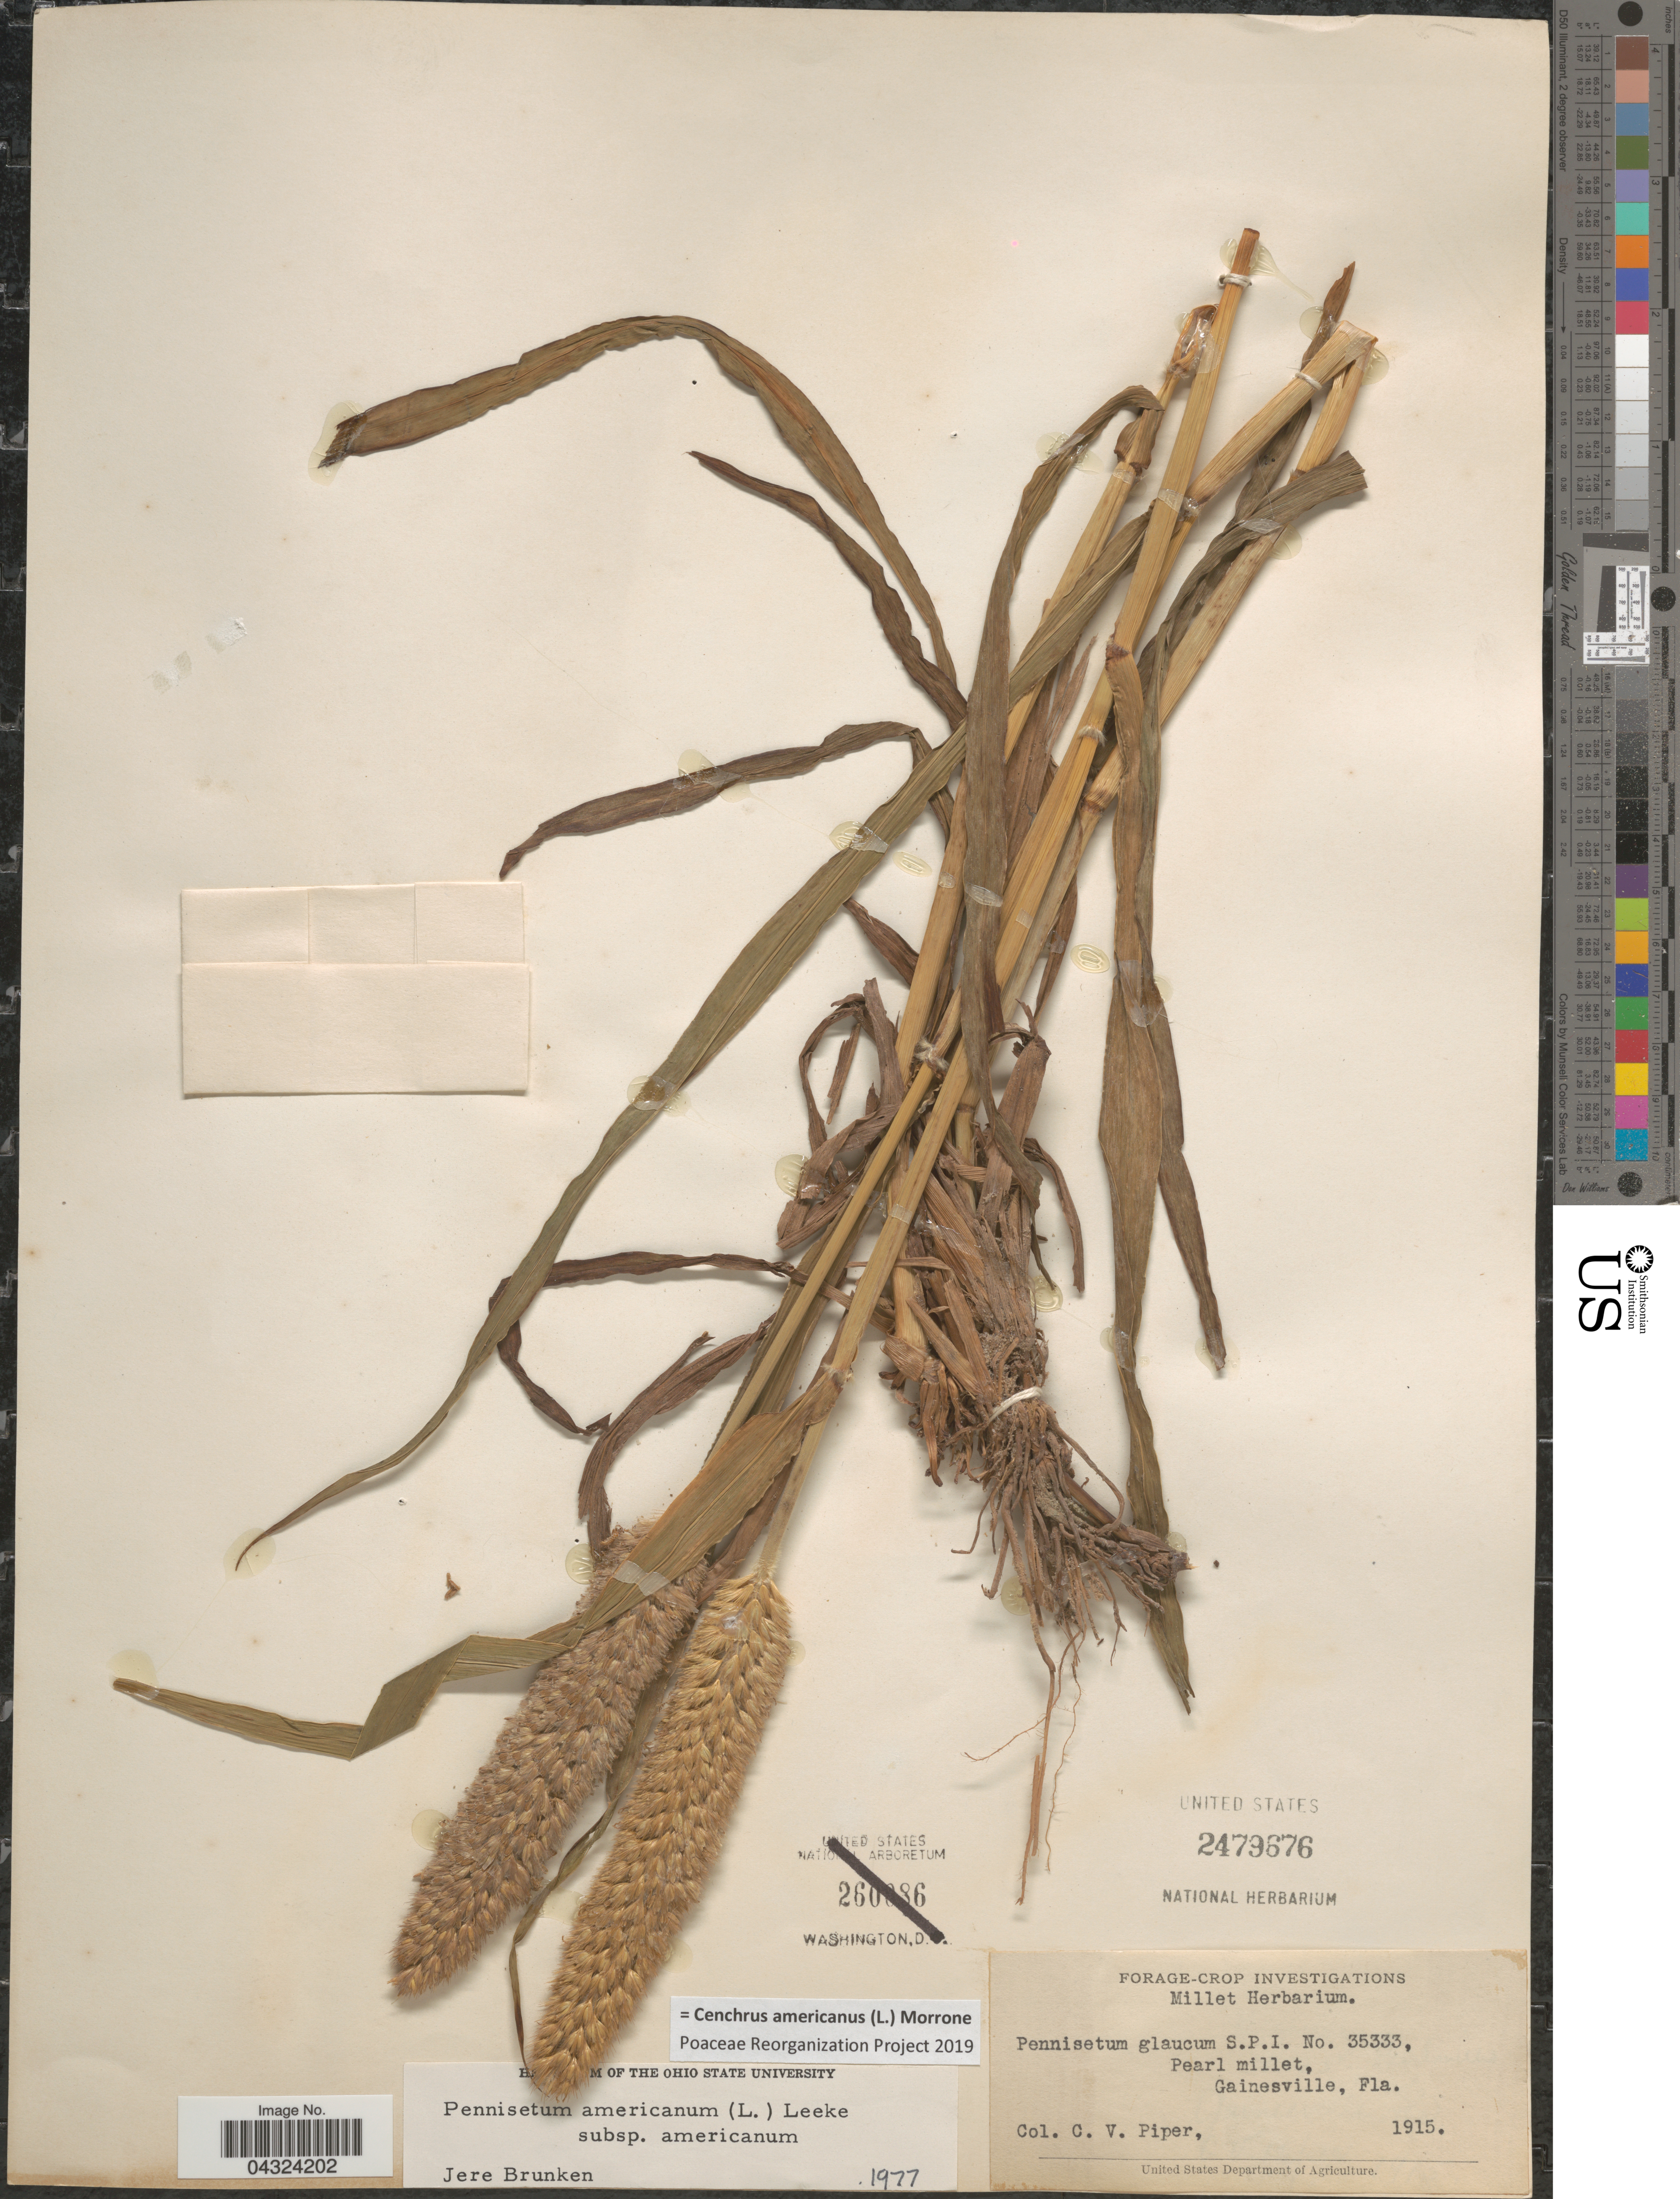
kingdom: Plantae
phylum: Tracheophyta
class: Liliopsida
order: Poales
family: Poaceae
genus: Cenchrus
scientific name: Cenchrus americanus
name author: (L.) Morrone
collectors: C. V. Piper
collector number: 35333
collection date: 1915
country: United States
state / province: Florida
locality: Pearl millet, Gainesville.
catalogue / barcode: US 2479676